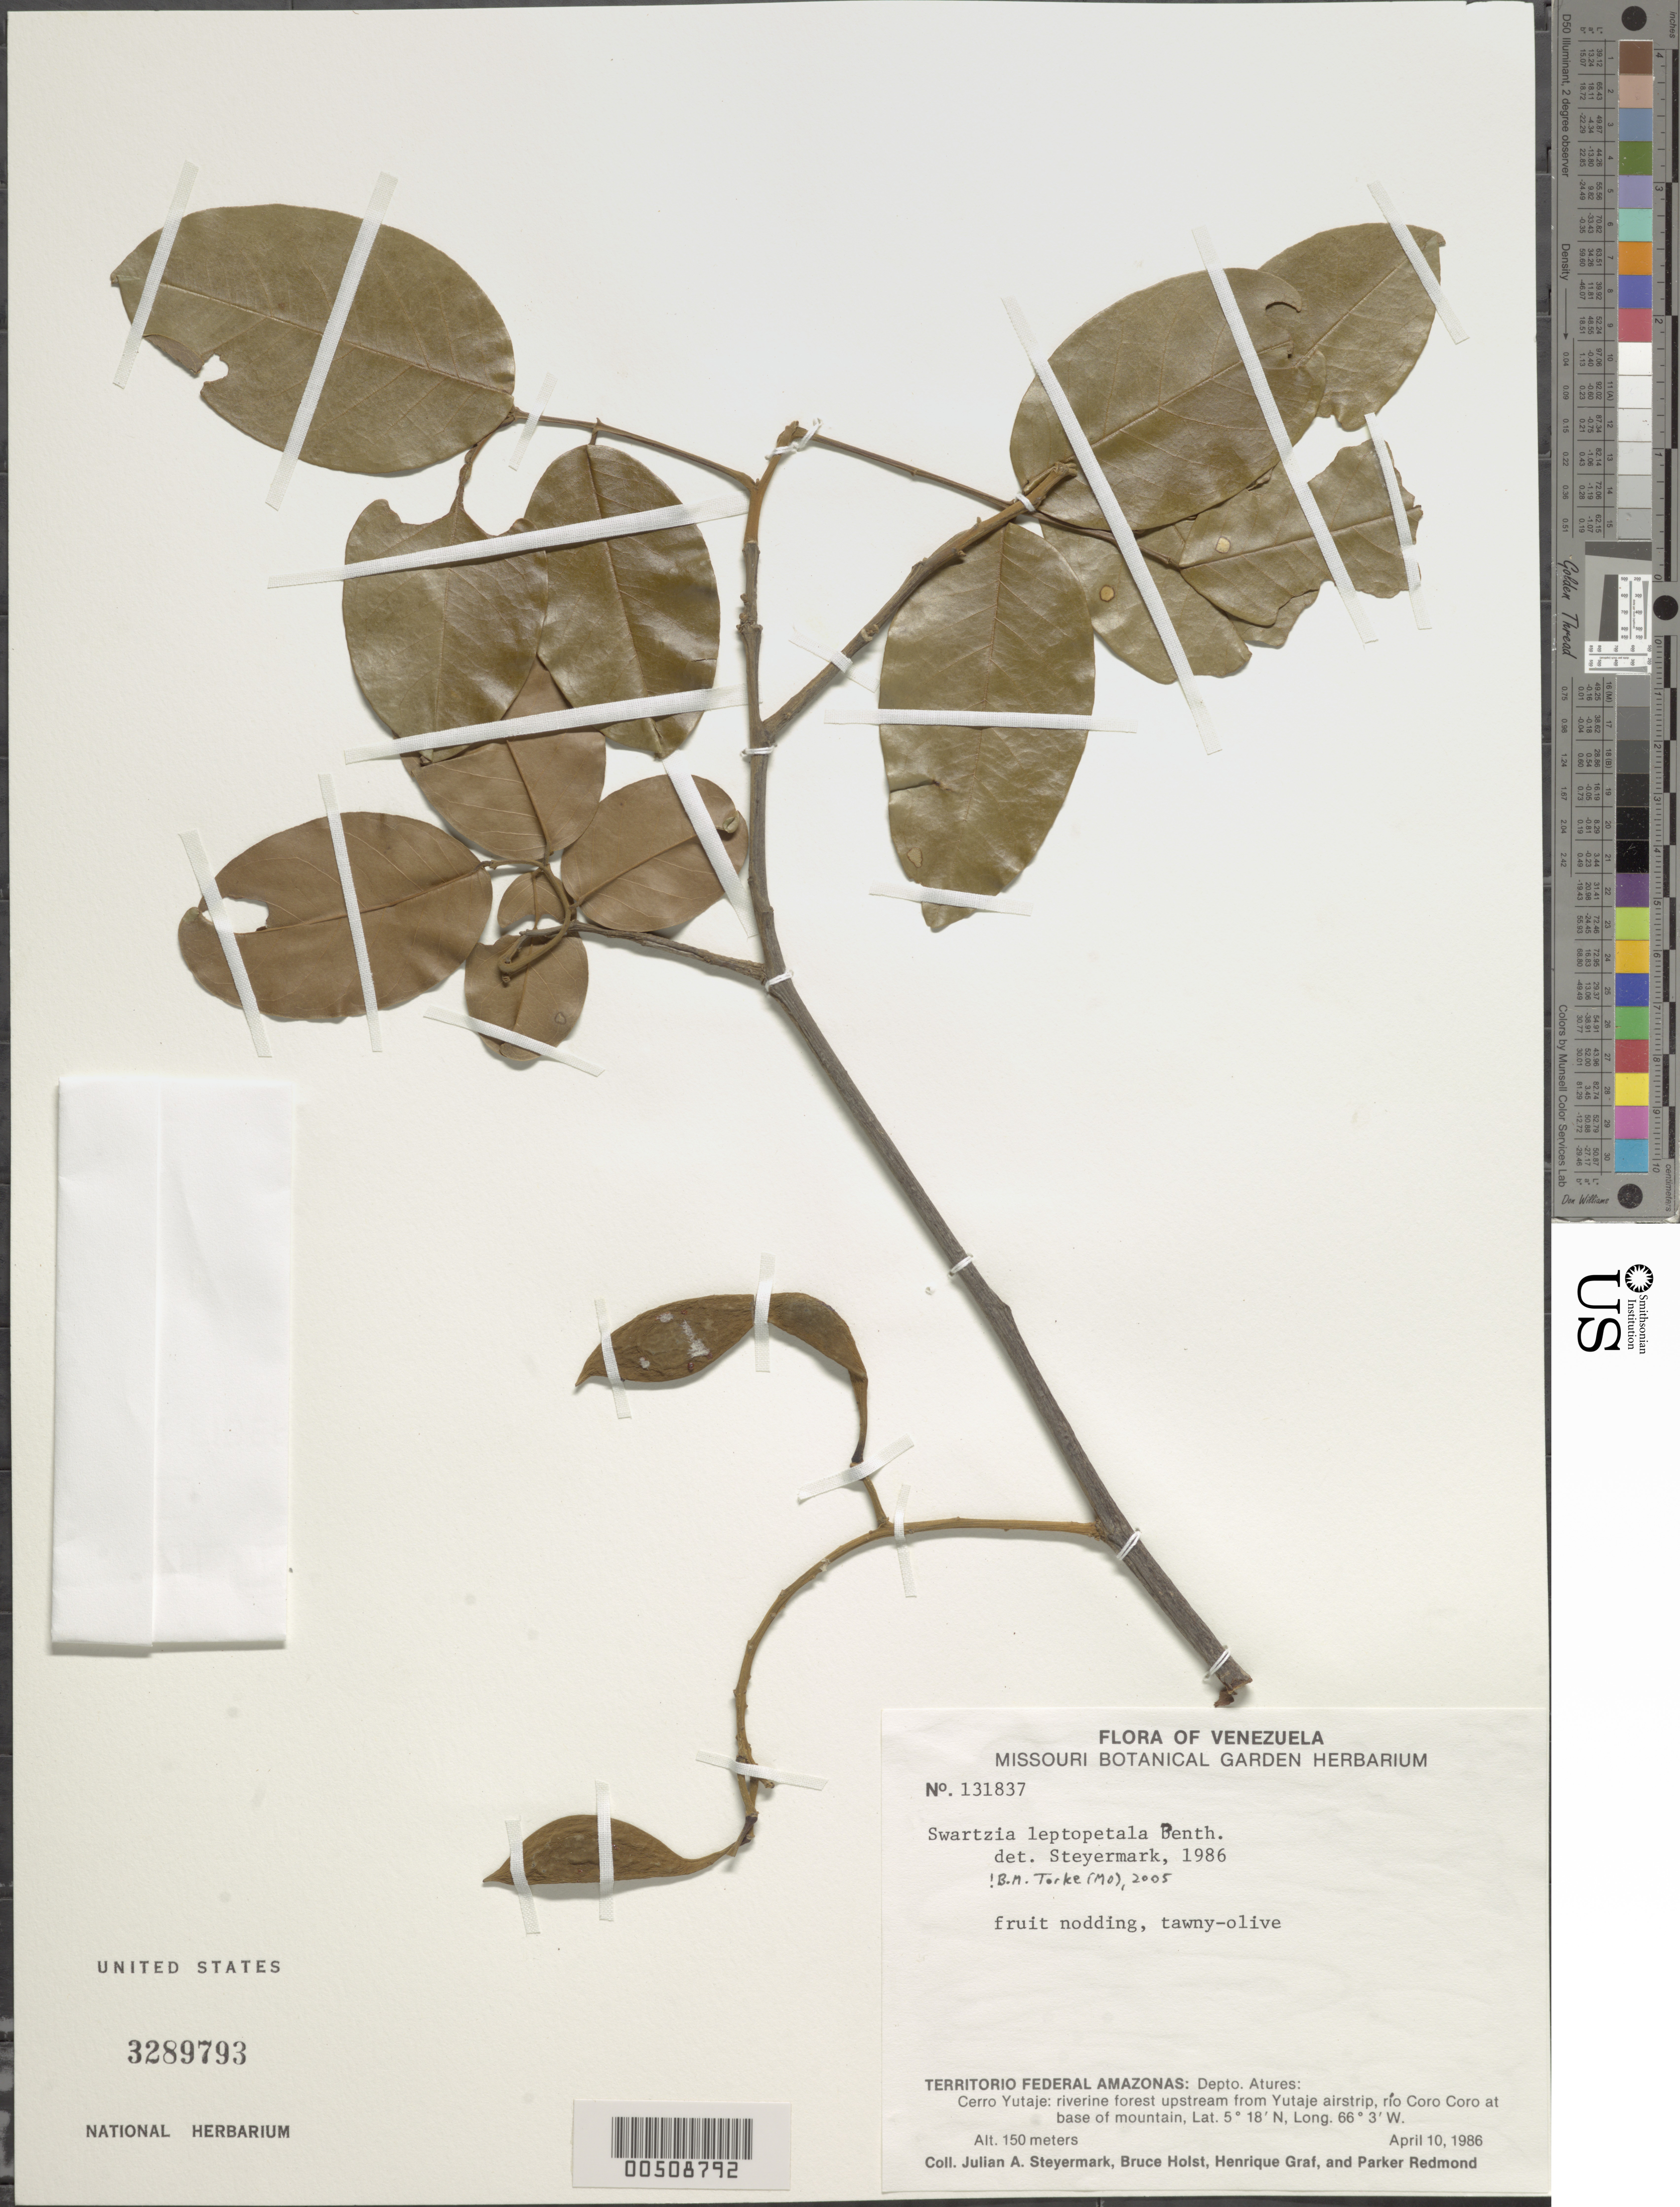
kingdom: Plantae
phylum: Tracheophyta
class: Magnoliopsida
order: Fabales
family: Fabaceae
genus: Swartzia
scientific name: Swartzia leptopetala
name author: Benth.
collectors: J. Steyermark, B. Holst, H. Graf & P. Redmond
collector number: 131837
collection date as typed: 10 Apr 1986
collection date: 1986-04-10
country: Venezuela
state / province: Amazonas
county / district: Atures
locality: Cerro yutaje, from yutaje airstrip, rio coro coro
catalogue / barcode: US 3289774